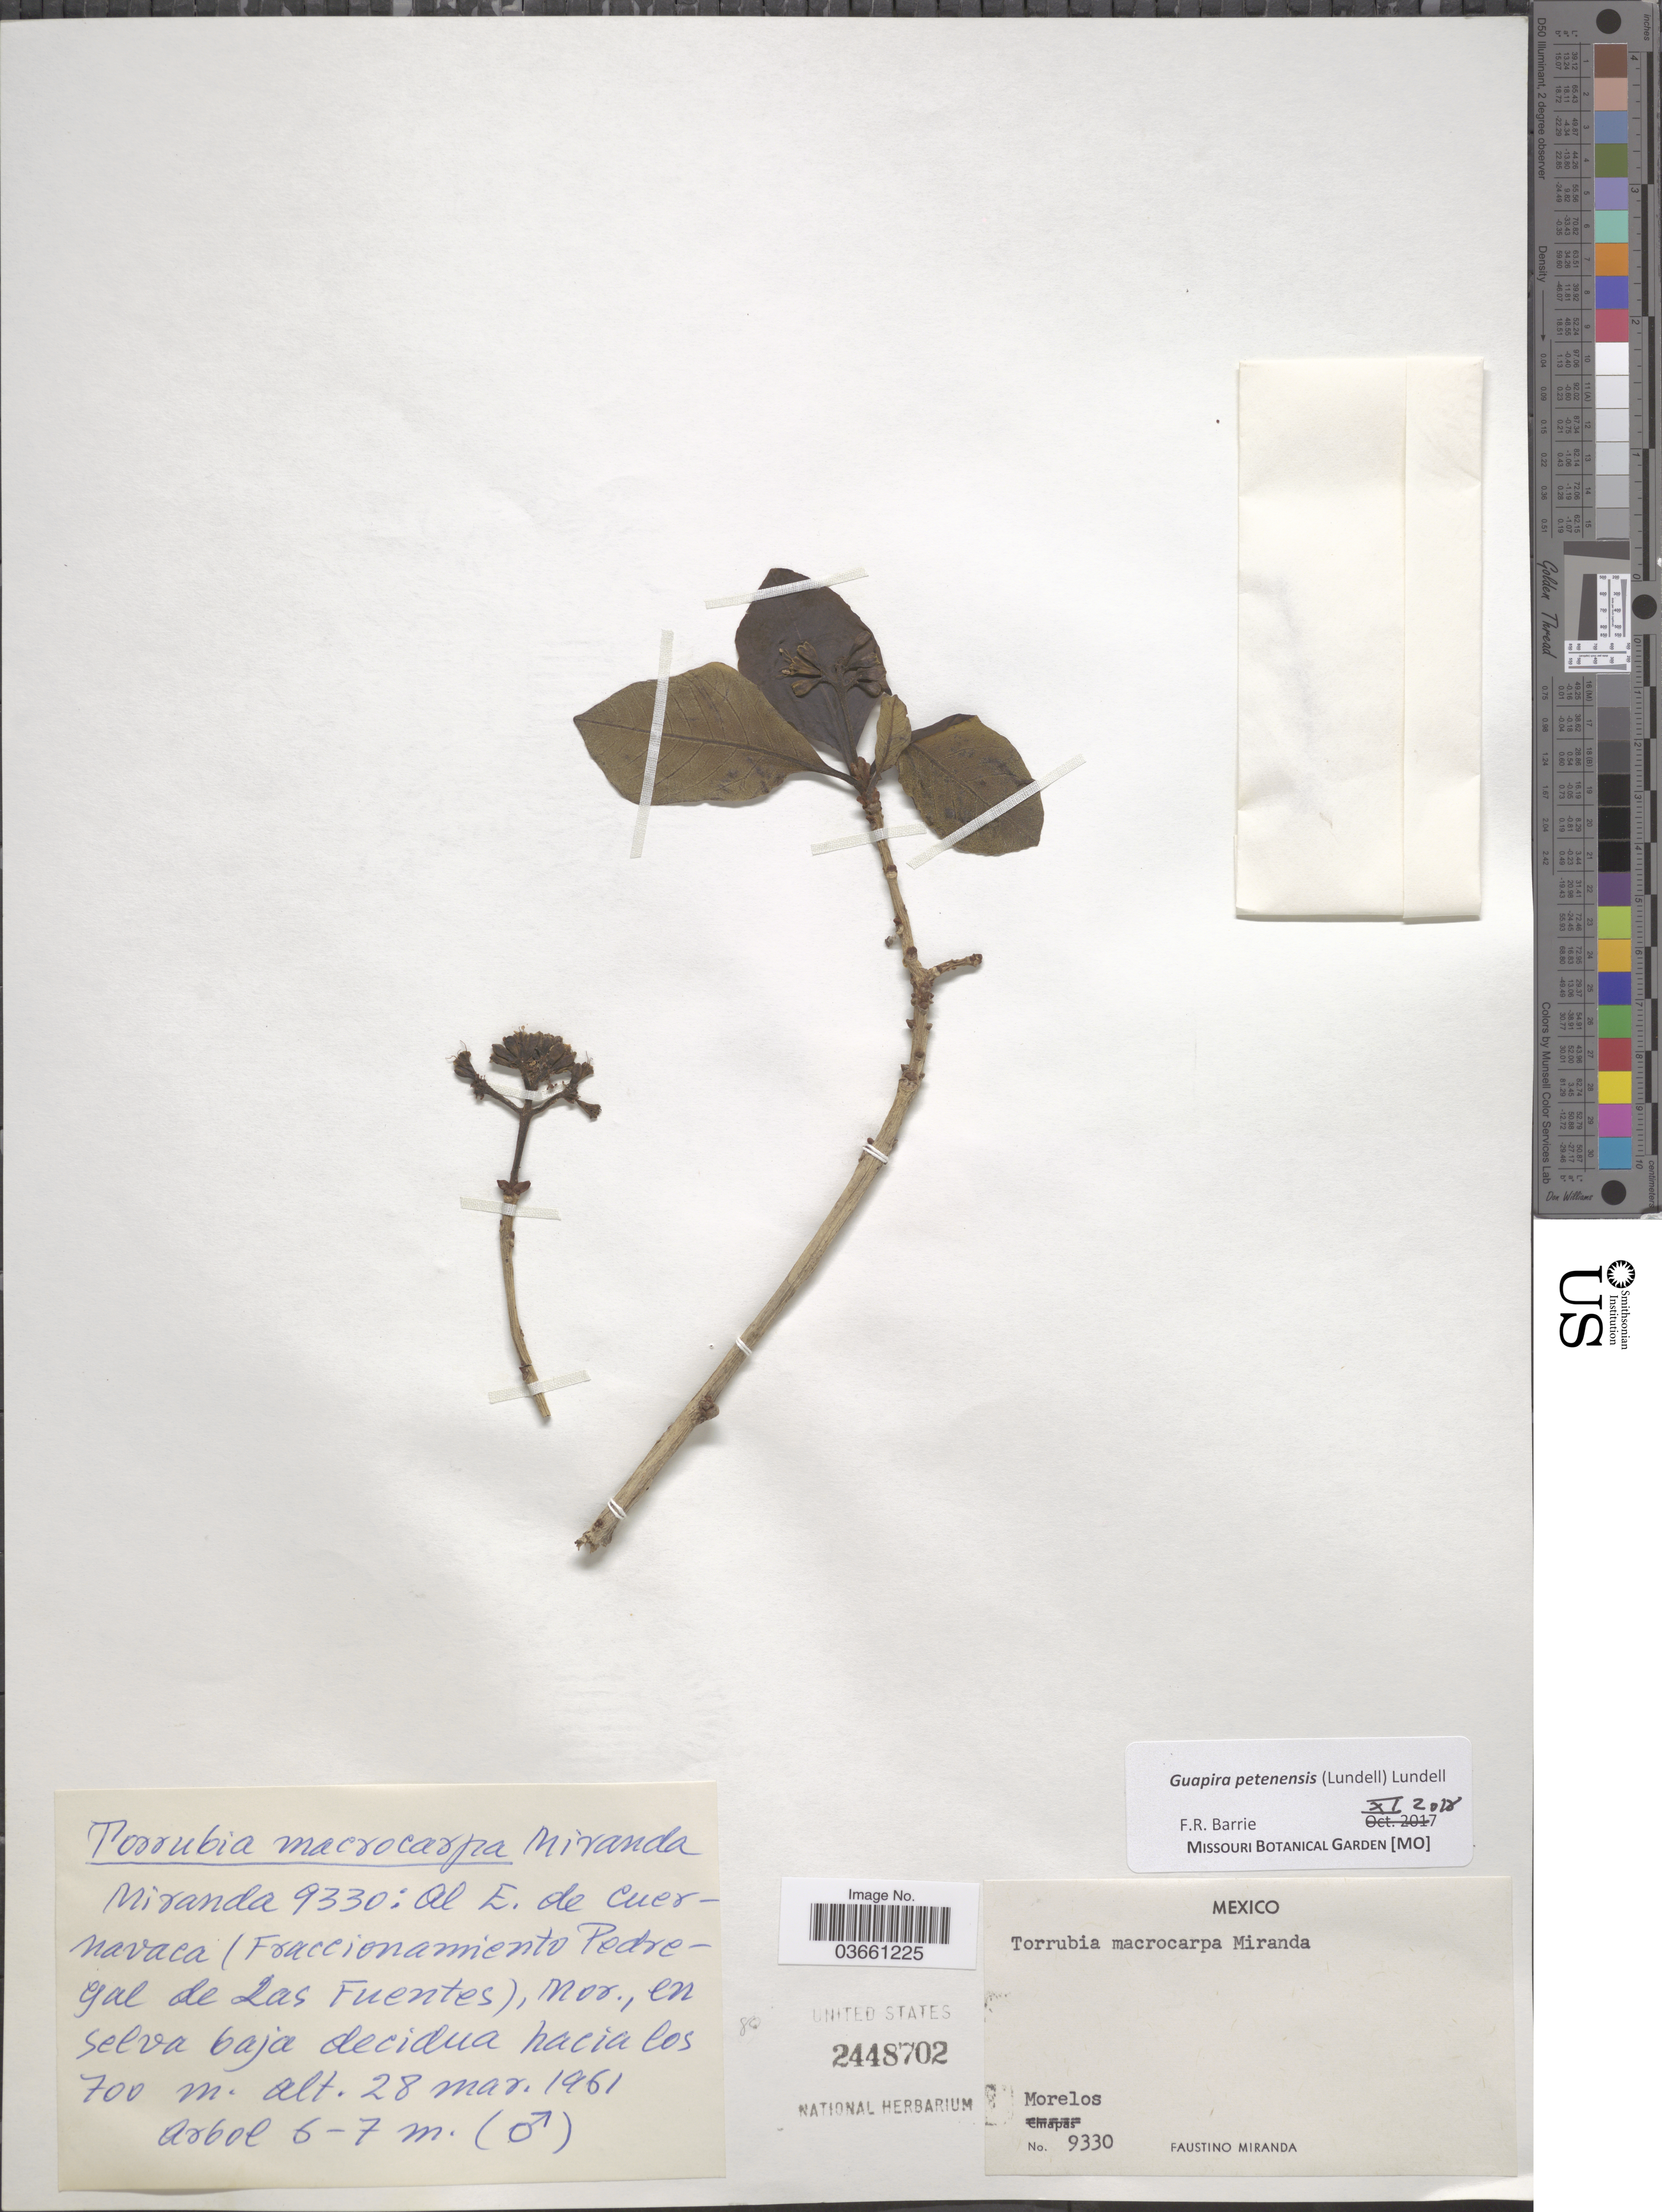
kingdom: Plantae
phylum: Tracheophyta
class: Magnoliopsida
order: Caryophyllales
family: Nyctaginaceae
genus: Guapira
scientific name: Guapira petenensis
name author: (Lundell) Lundell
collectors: F. Miranda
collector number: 9330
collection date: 1961-03-28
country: Mexico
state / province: Morelos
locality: Al E. de Cuernavaca (Fraccionamiento Pedregal de Las Fuentes).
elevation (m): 700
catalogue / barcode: US 2448702